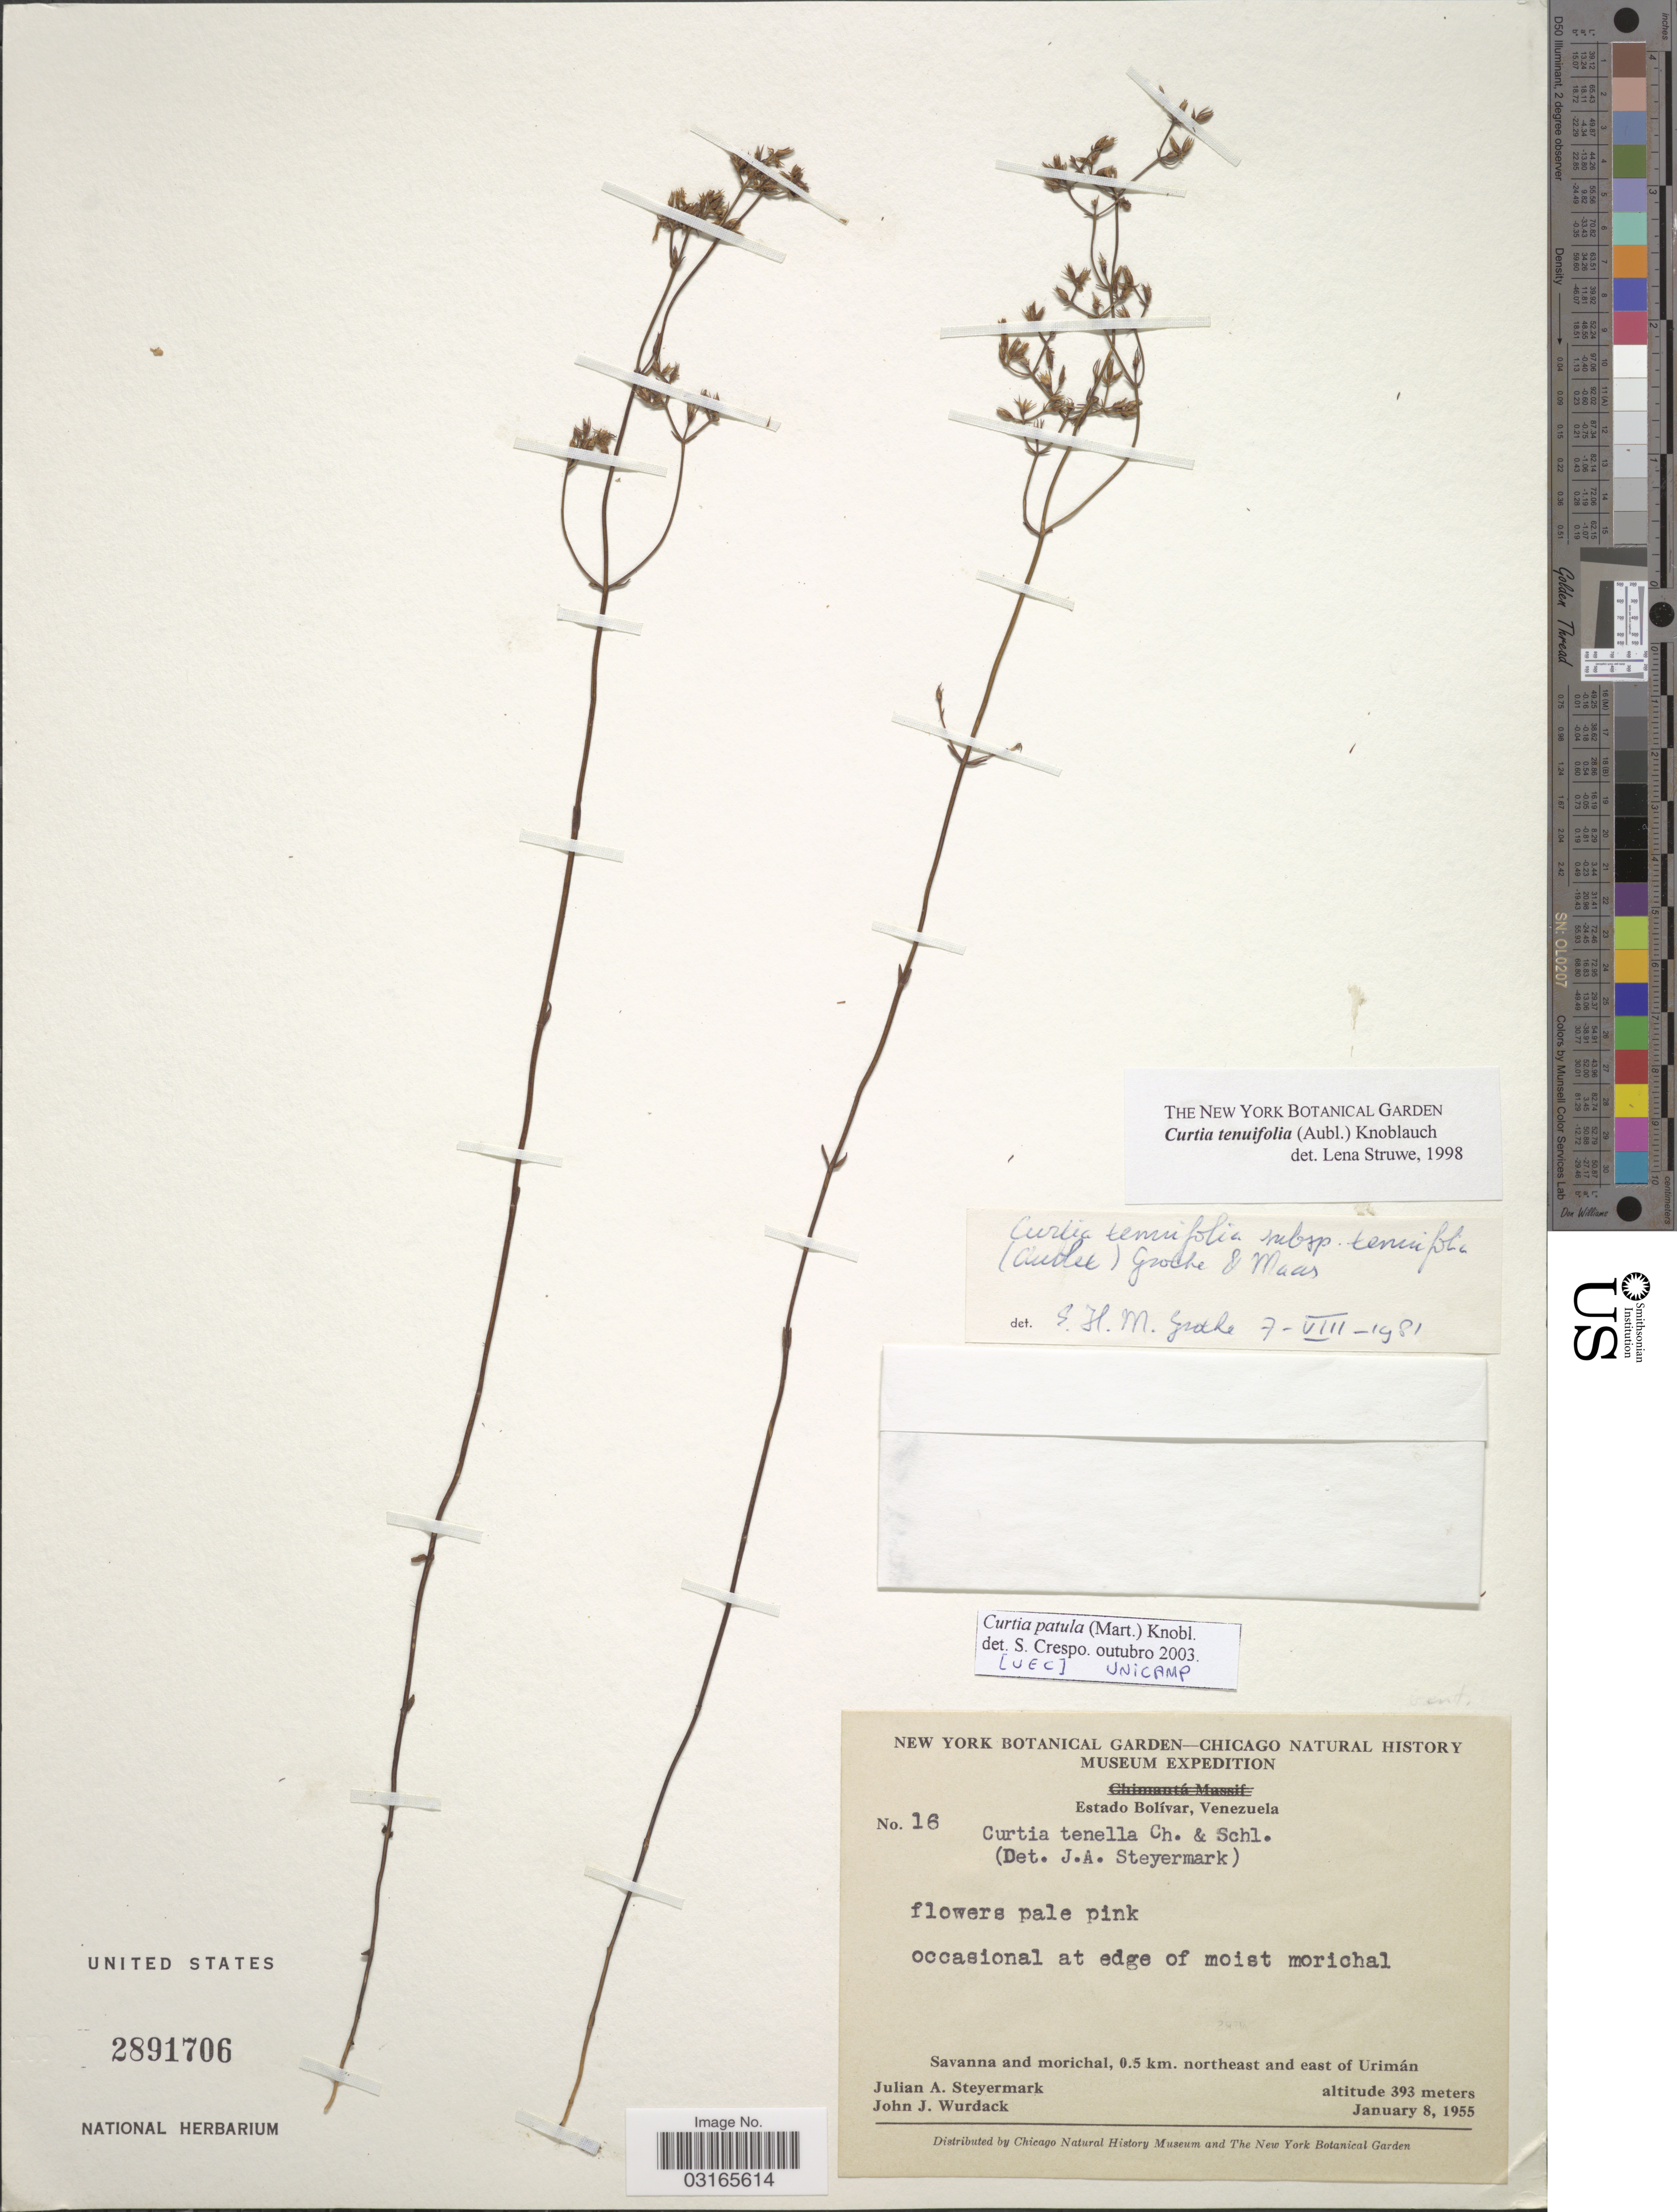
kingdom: Plantae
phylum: Tracheophyta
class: Magnoliopsida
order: Gentianales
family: Gentianaceae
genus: Curtia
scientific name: Curtia patula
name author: (Mart.) Knobl.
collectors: J. Steyermark & J. J. Wurdack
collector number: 16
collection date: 1955-01-08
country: Venezuela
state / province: Bolivar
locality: Savanna and morichal, 0.5 km. northeast and east of Urimán.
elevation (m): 393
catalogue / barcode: US 2891706